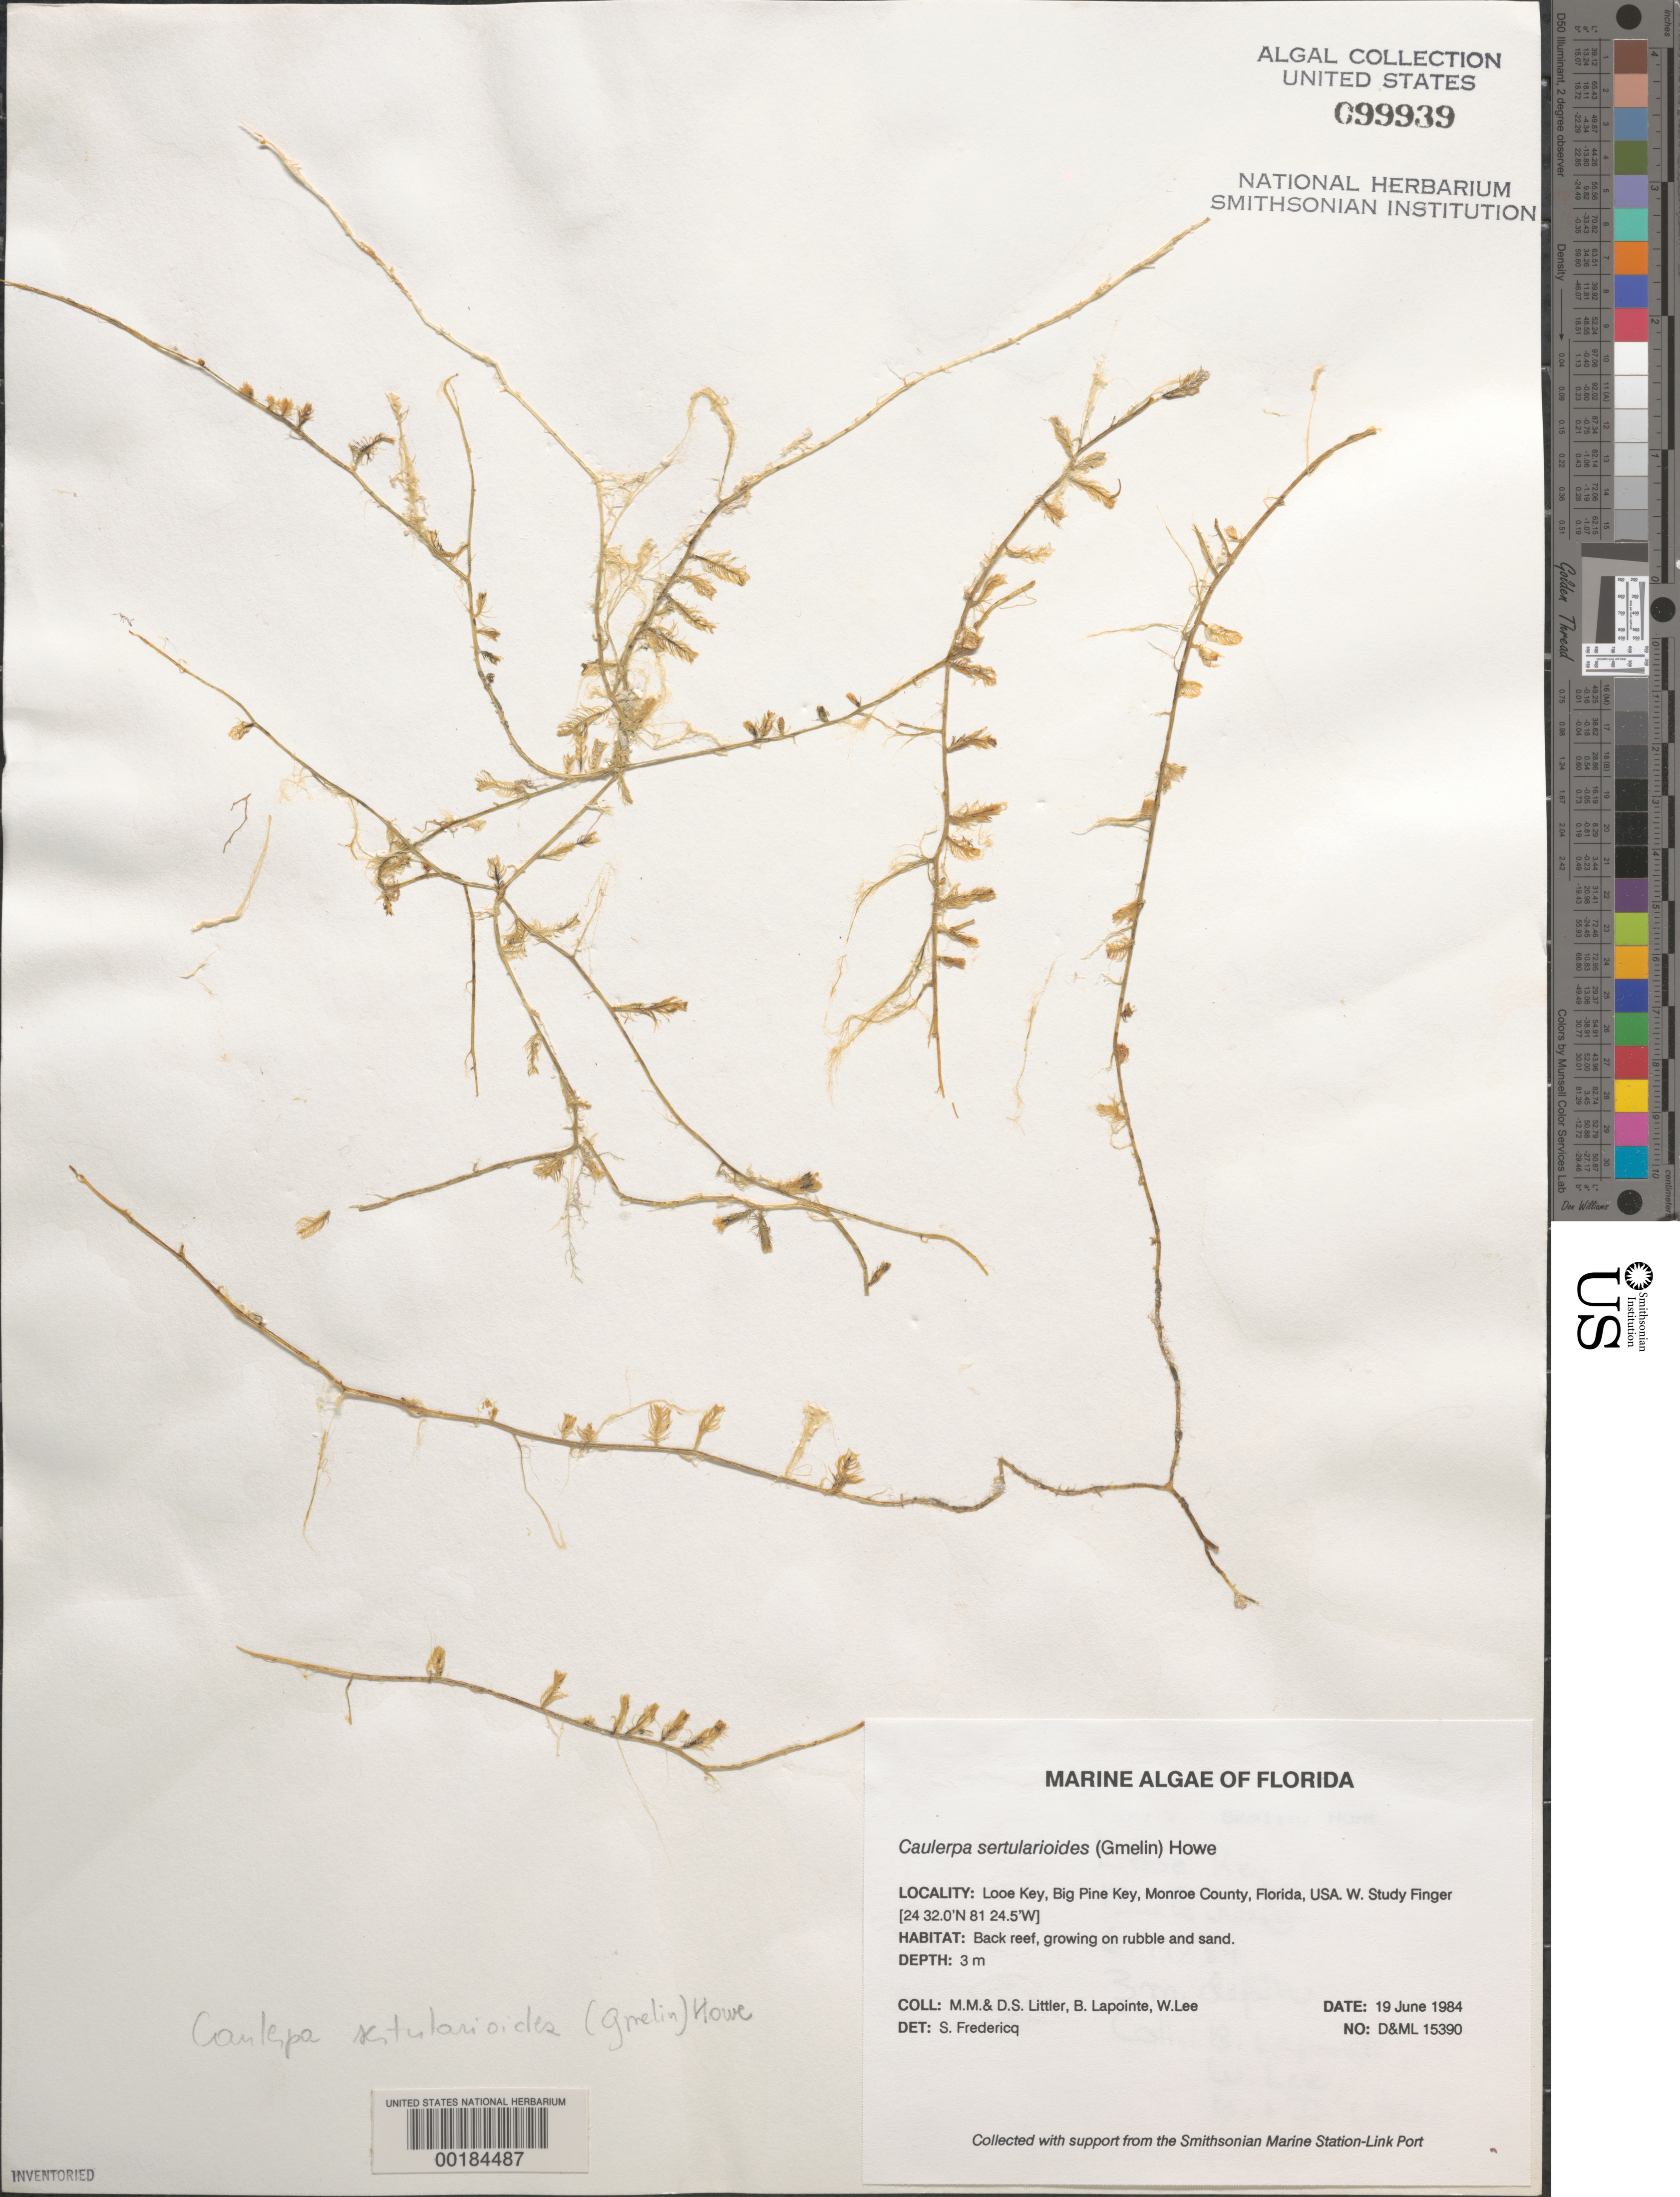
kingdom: Plantae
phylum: Chlorophyta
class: Ulvophyceae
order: Bryopsidales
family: Caulerpaceae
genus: Caulerpa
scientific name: Caulerpa sertularioides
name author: (S.G. Gmel.) M. Howe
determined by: Littler, D. S.; Littler, M. M.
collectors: M. M. Littler, D. S. Littler, B. Lapointe & W. Lee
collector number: D&ML 15390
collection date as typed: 19 Jun 1984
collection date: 1984-06-19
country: United States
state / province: Florida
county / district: Monroe County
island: Looe Key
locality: Looe Key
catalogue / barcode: US 99939